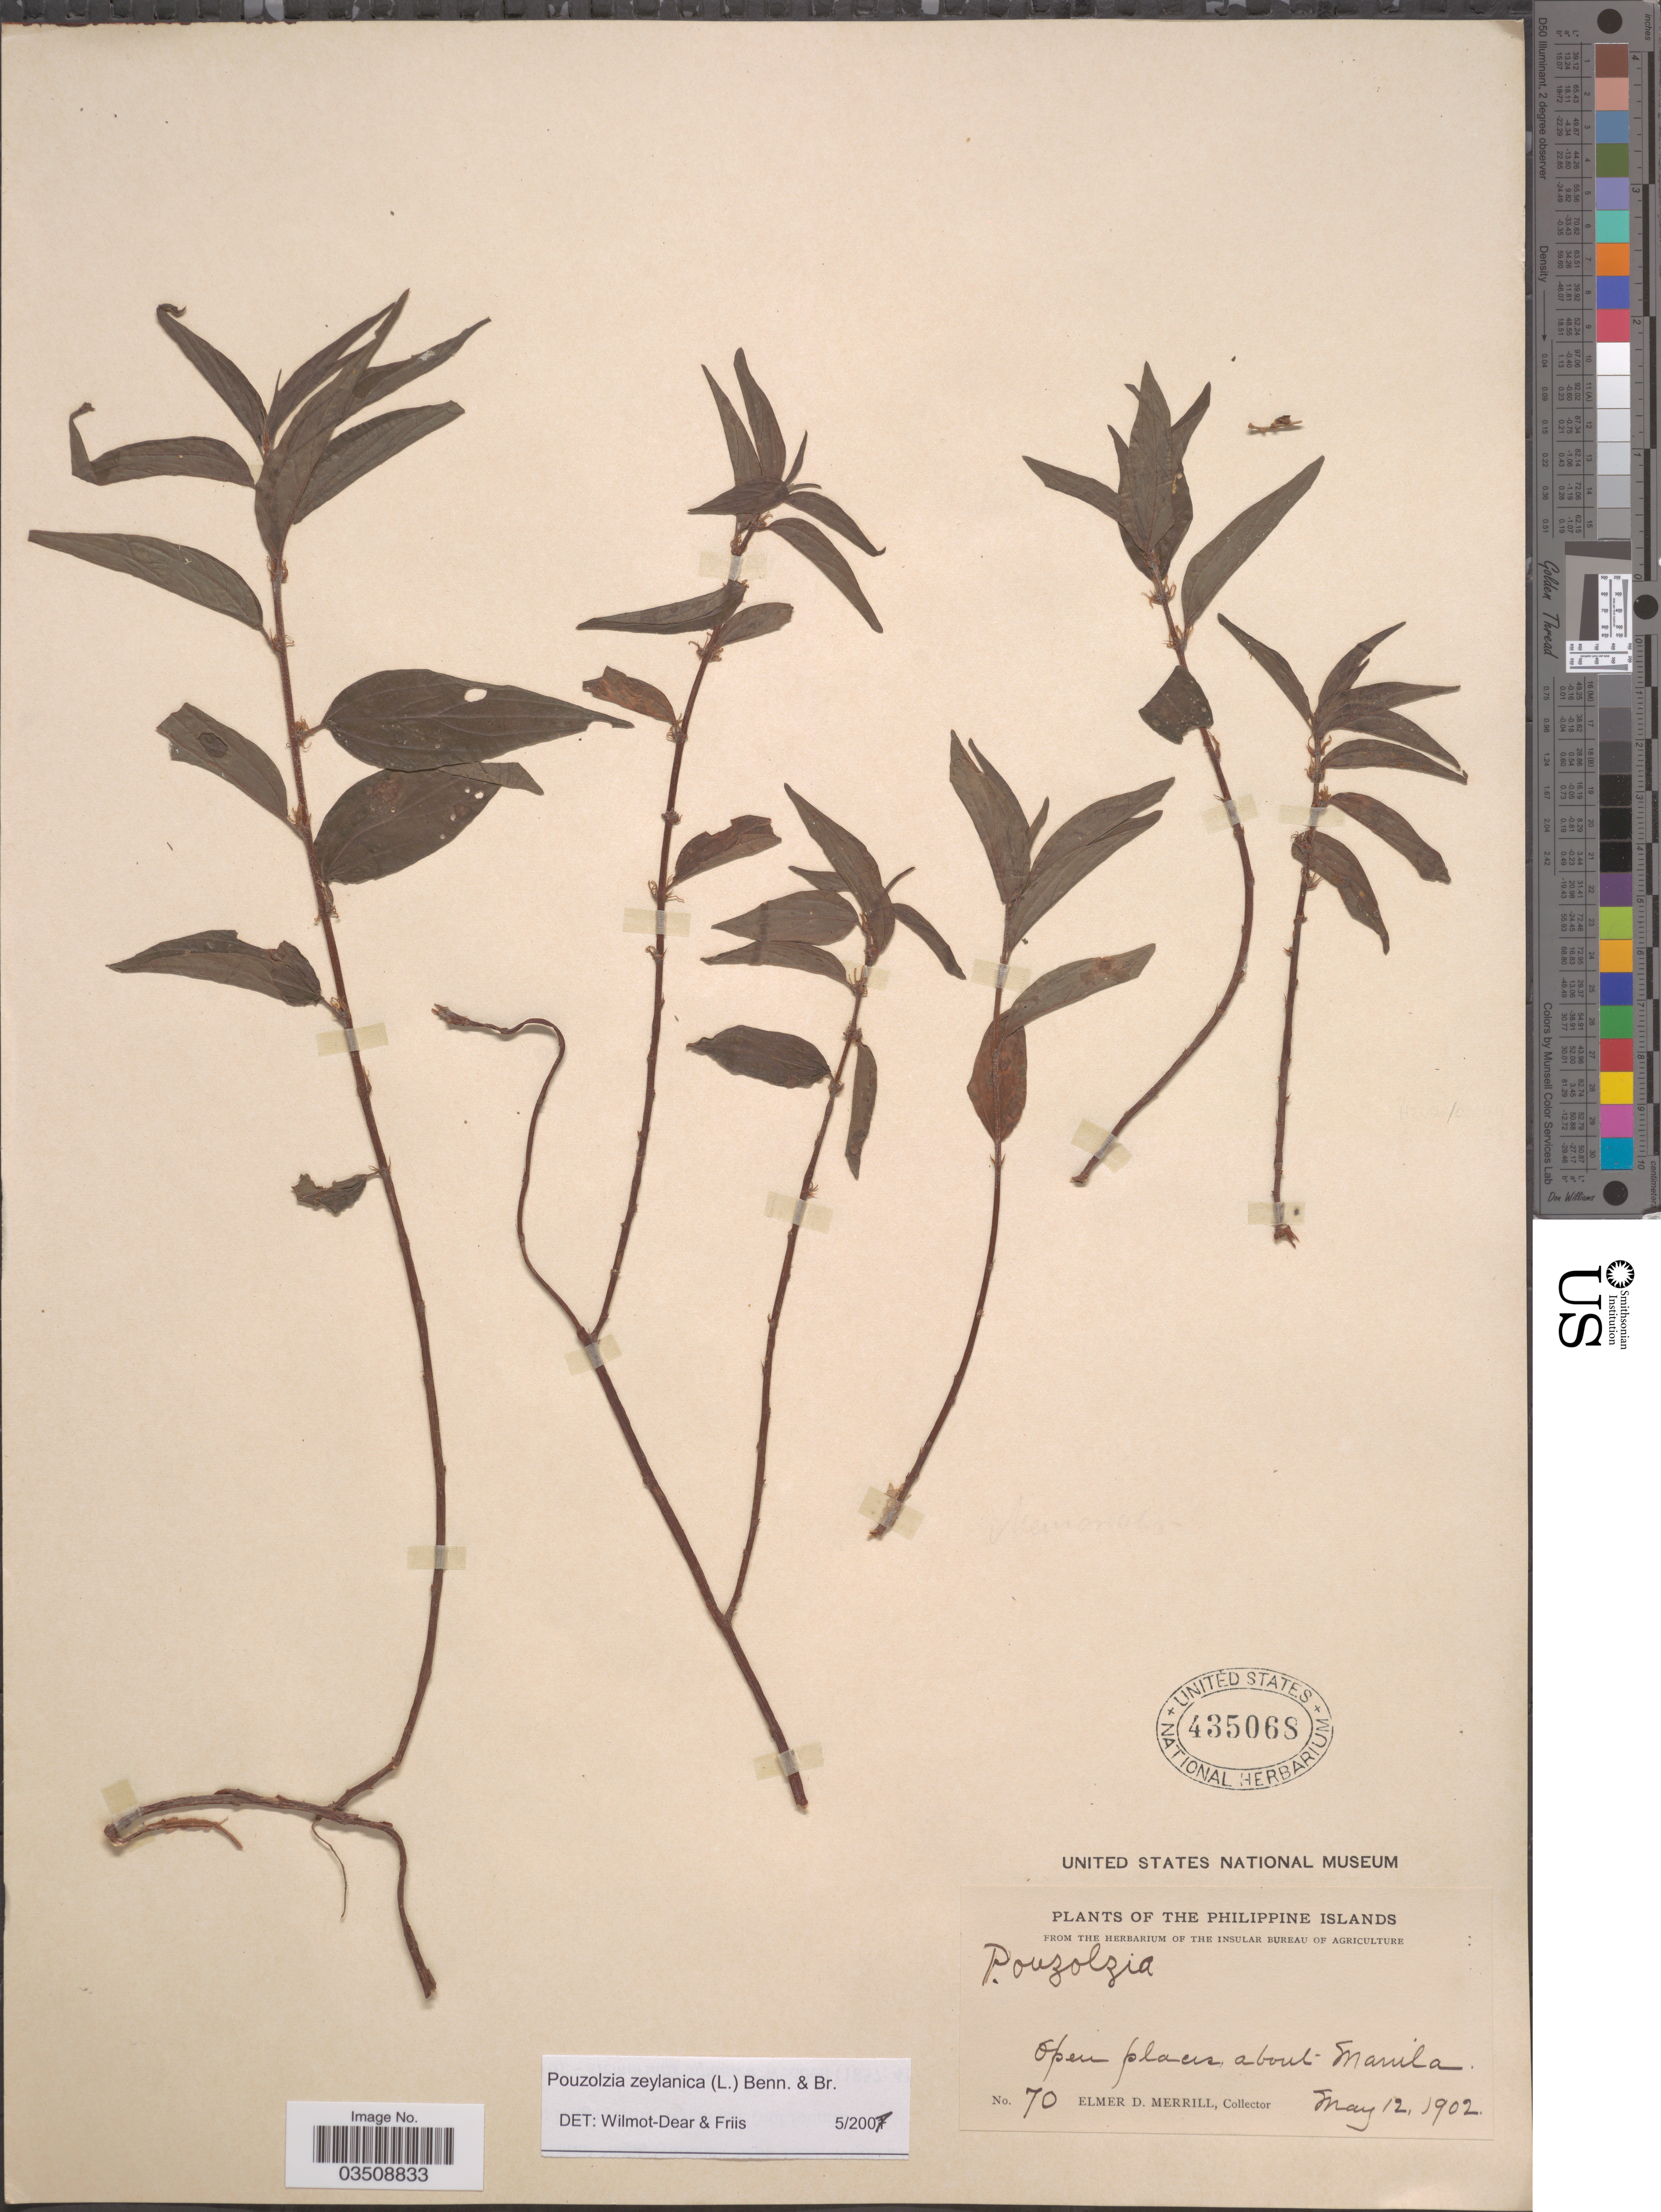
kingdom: Plantae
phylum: Tracheophyta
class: Magnoliopsida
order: Rosales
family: Urticaceae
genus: Pouzolzia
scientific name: Pouzolzia zeylanica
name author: (L.) Benn.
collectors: E. D. Merrill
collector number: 70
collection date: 1902-05-12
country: Philippines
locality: Open places about Manila.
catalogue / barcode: US 7435068